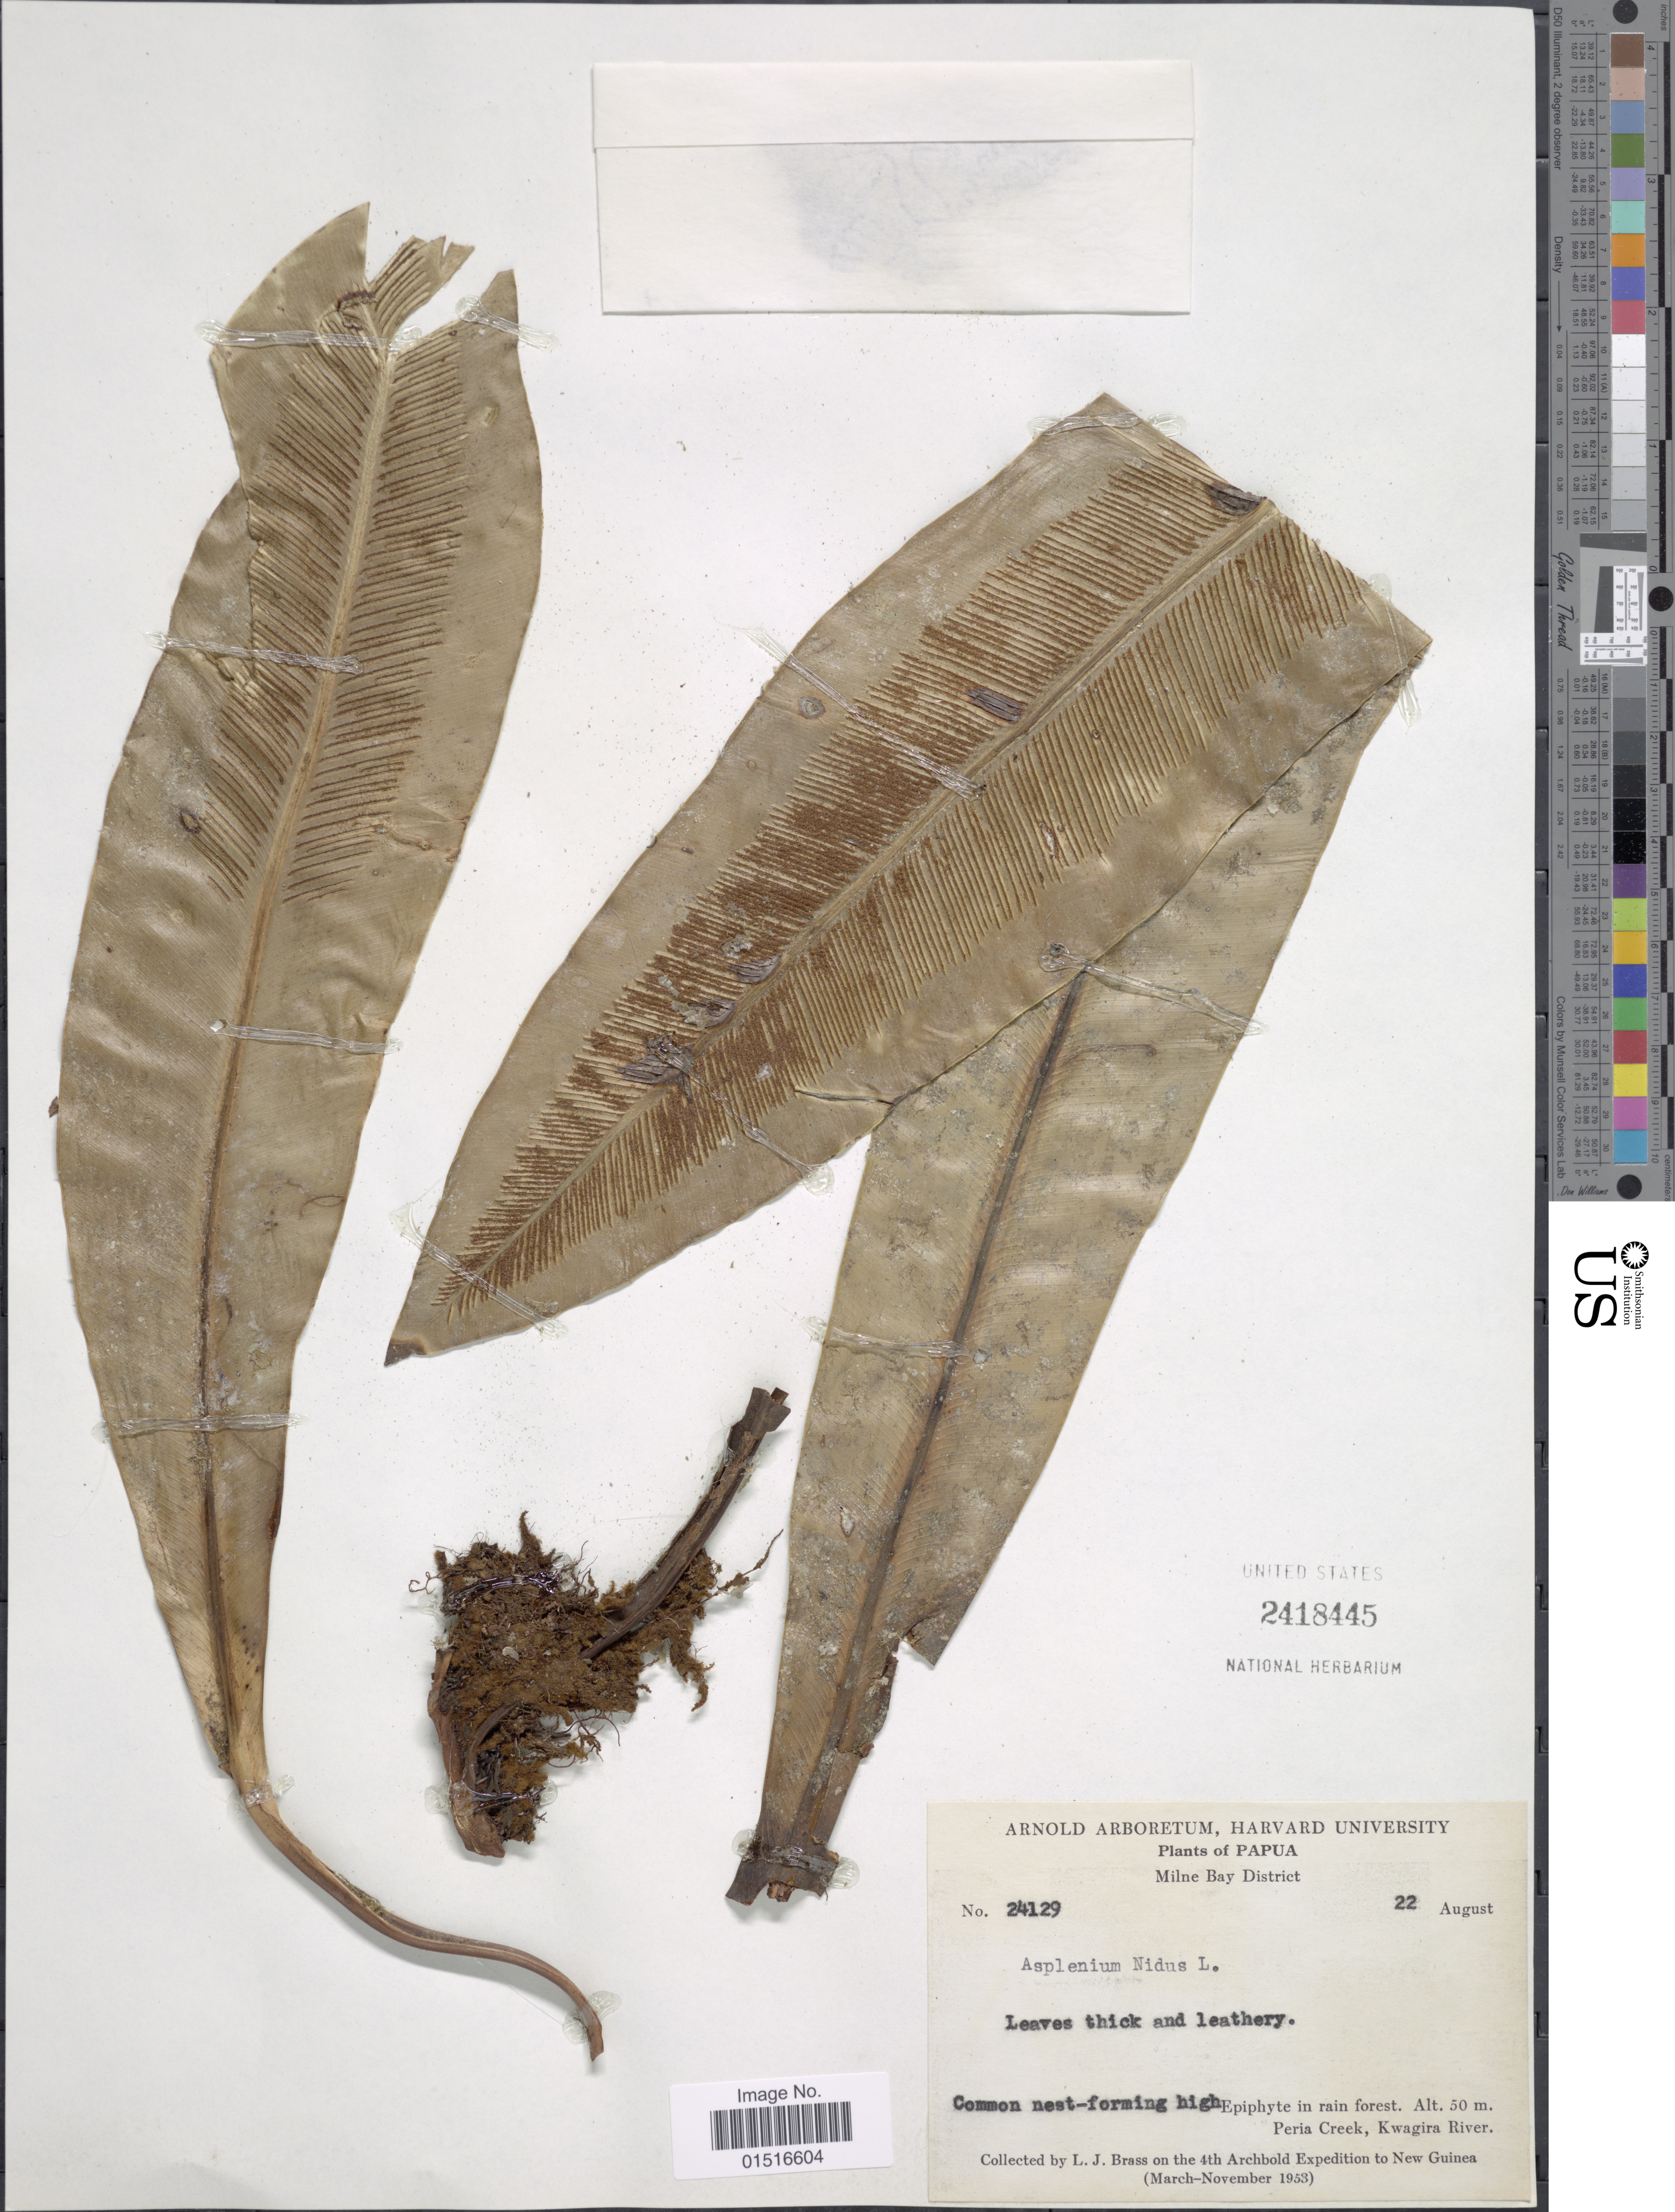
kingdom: Plantae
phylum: Tracheophyta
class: Polypodiopsida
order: Polypodiales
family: Aspleniaceae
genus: Asplenium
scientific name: Asplenium nidus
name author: L.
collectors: L. J. Brass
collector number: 24129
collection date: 1953-08-22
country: Papua New Guinea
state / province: Milne Bay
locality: Papua, Milne Bay District, Peria Creek, Kwagira River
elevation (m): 50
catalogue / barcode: US 2418445